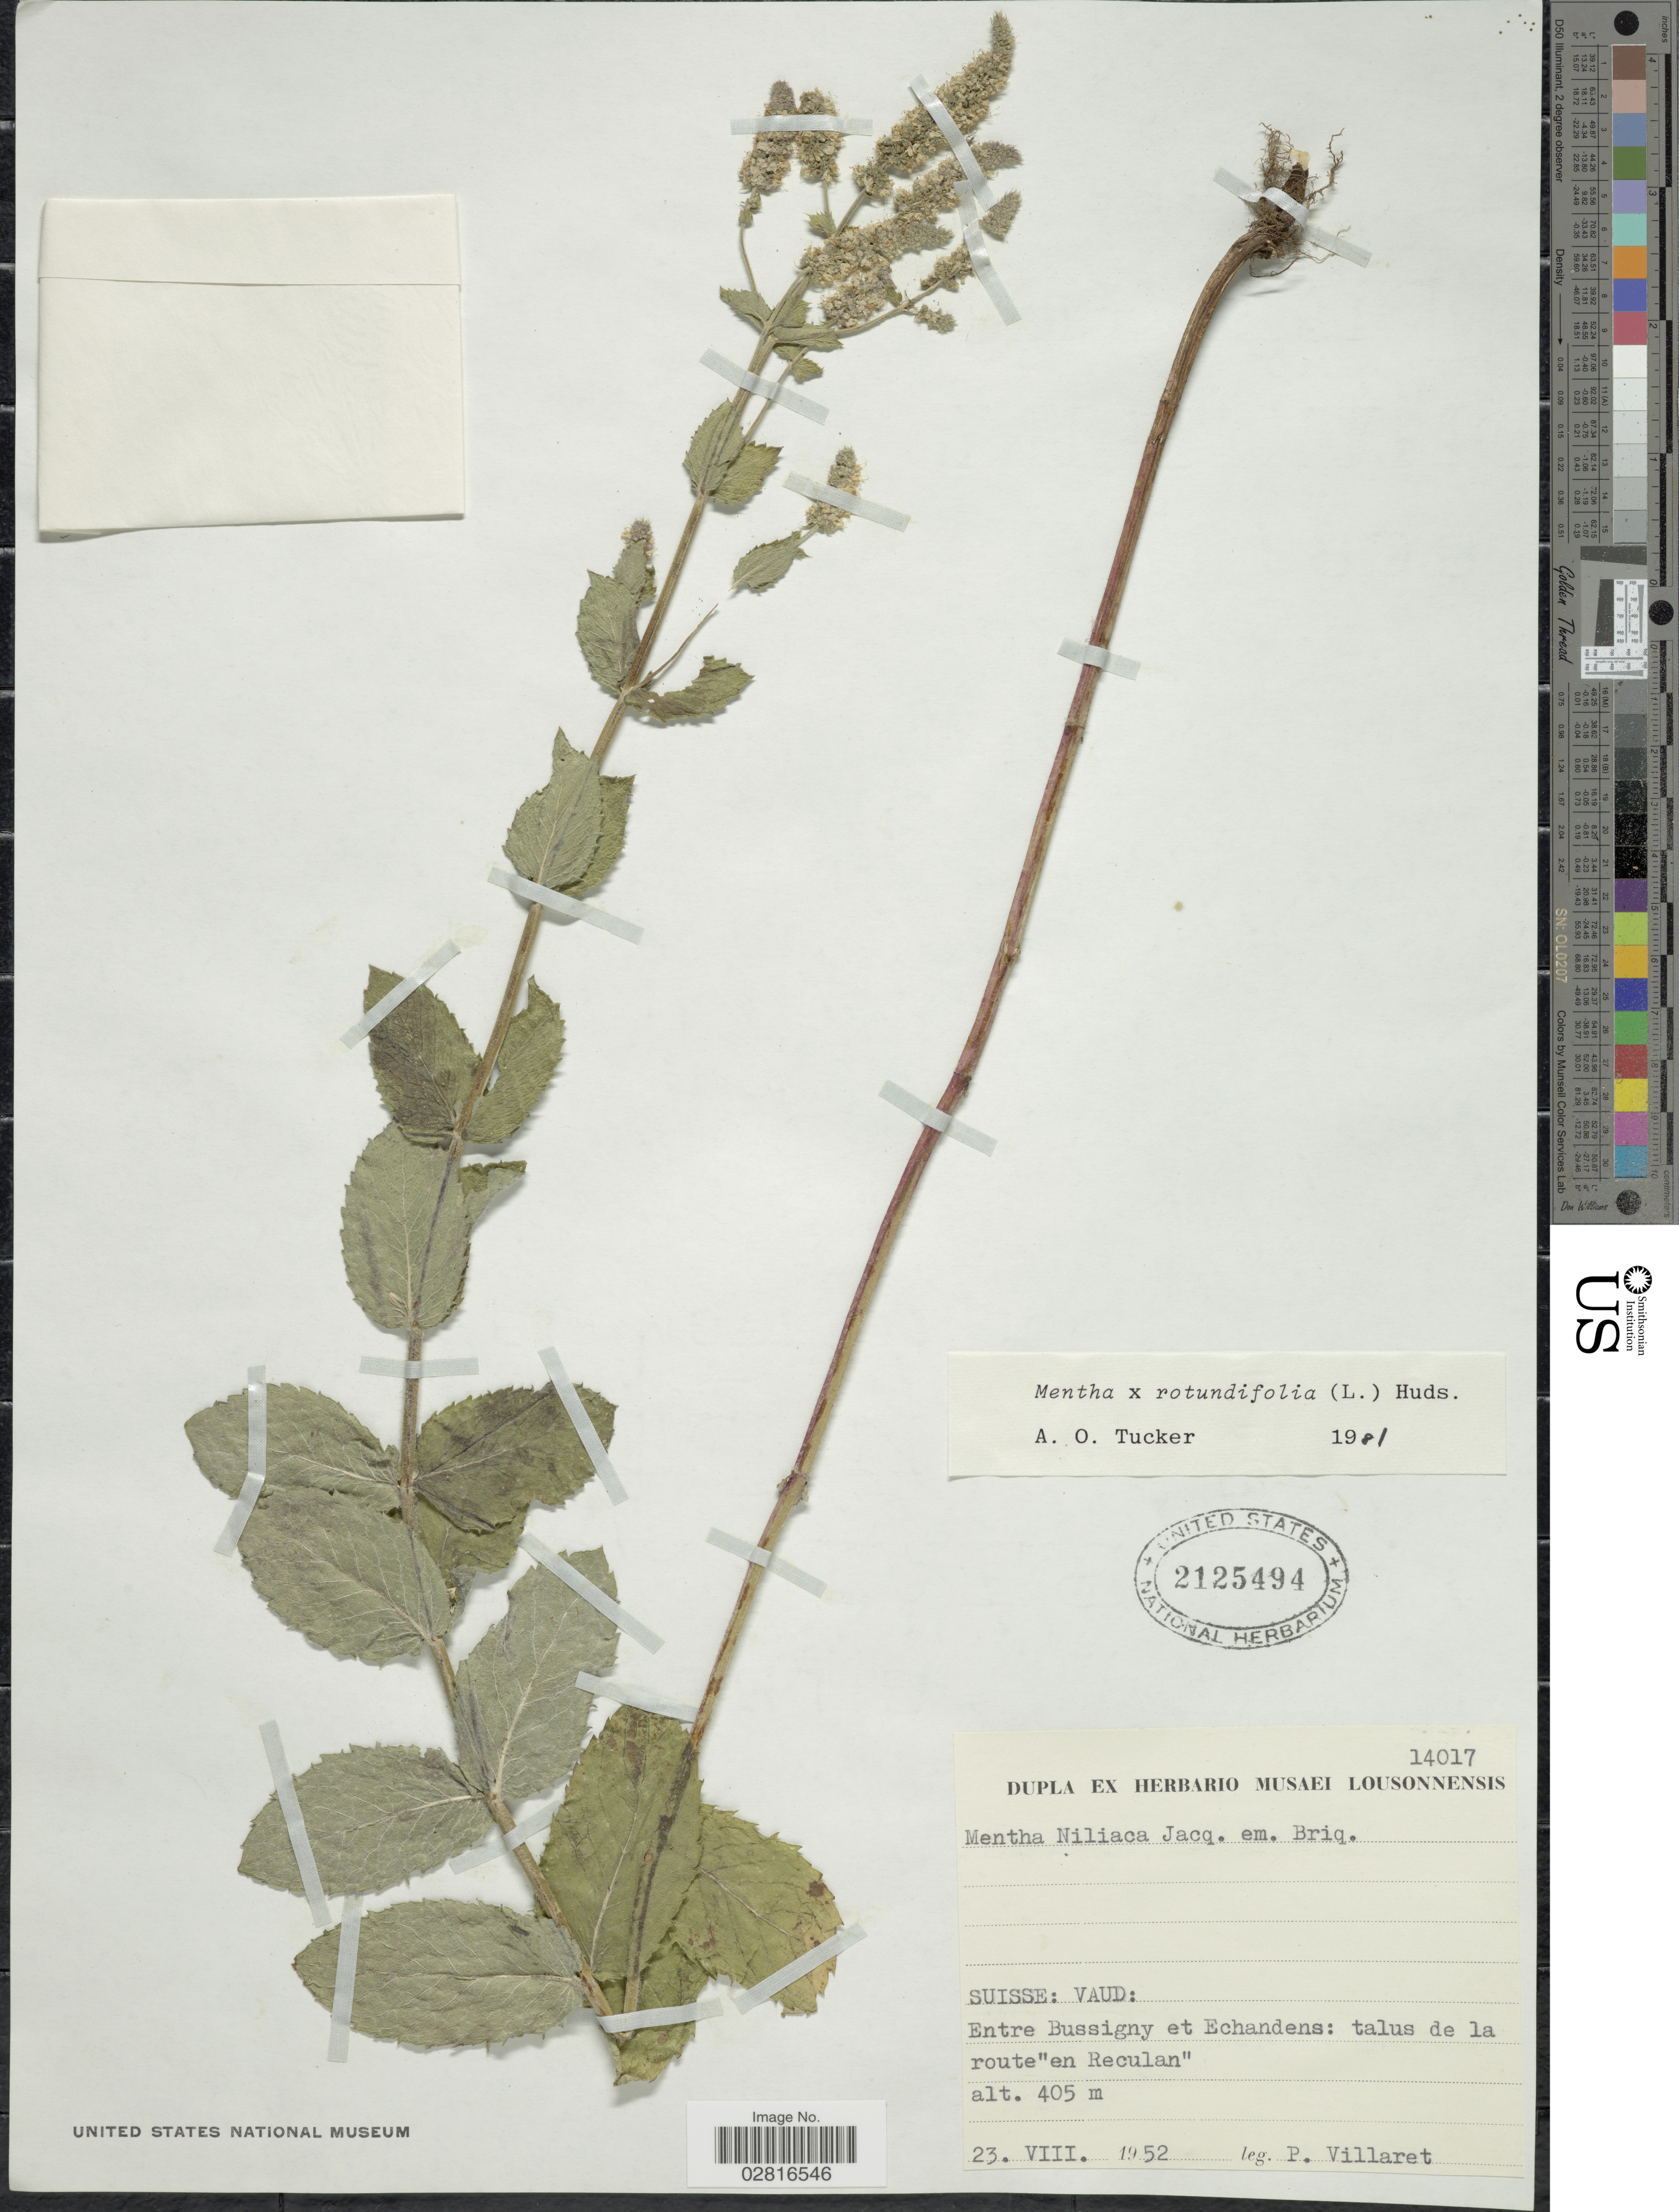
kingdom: Plantae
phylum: Tracheophyta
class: Magnoliopsida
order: Lamiales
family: Lamiaceae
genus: Mentha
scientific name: Mentha rotundifolia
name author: (L.) Huds.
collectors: P. Villaret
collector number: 14017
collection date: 1952-08-23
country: Switzerland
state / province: Vaud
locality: Suisse: Vaud: Entre Bussigny et Echandens: talus de la route "en Reculan".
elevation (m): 405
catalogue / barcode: US 2125494